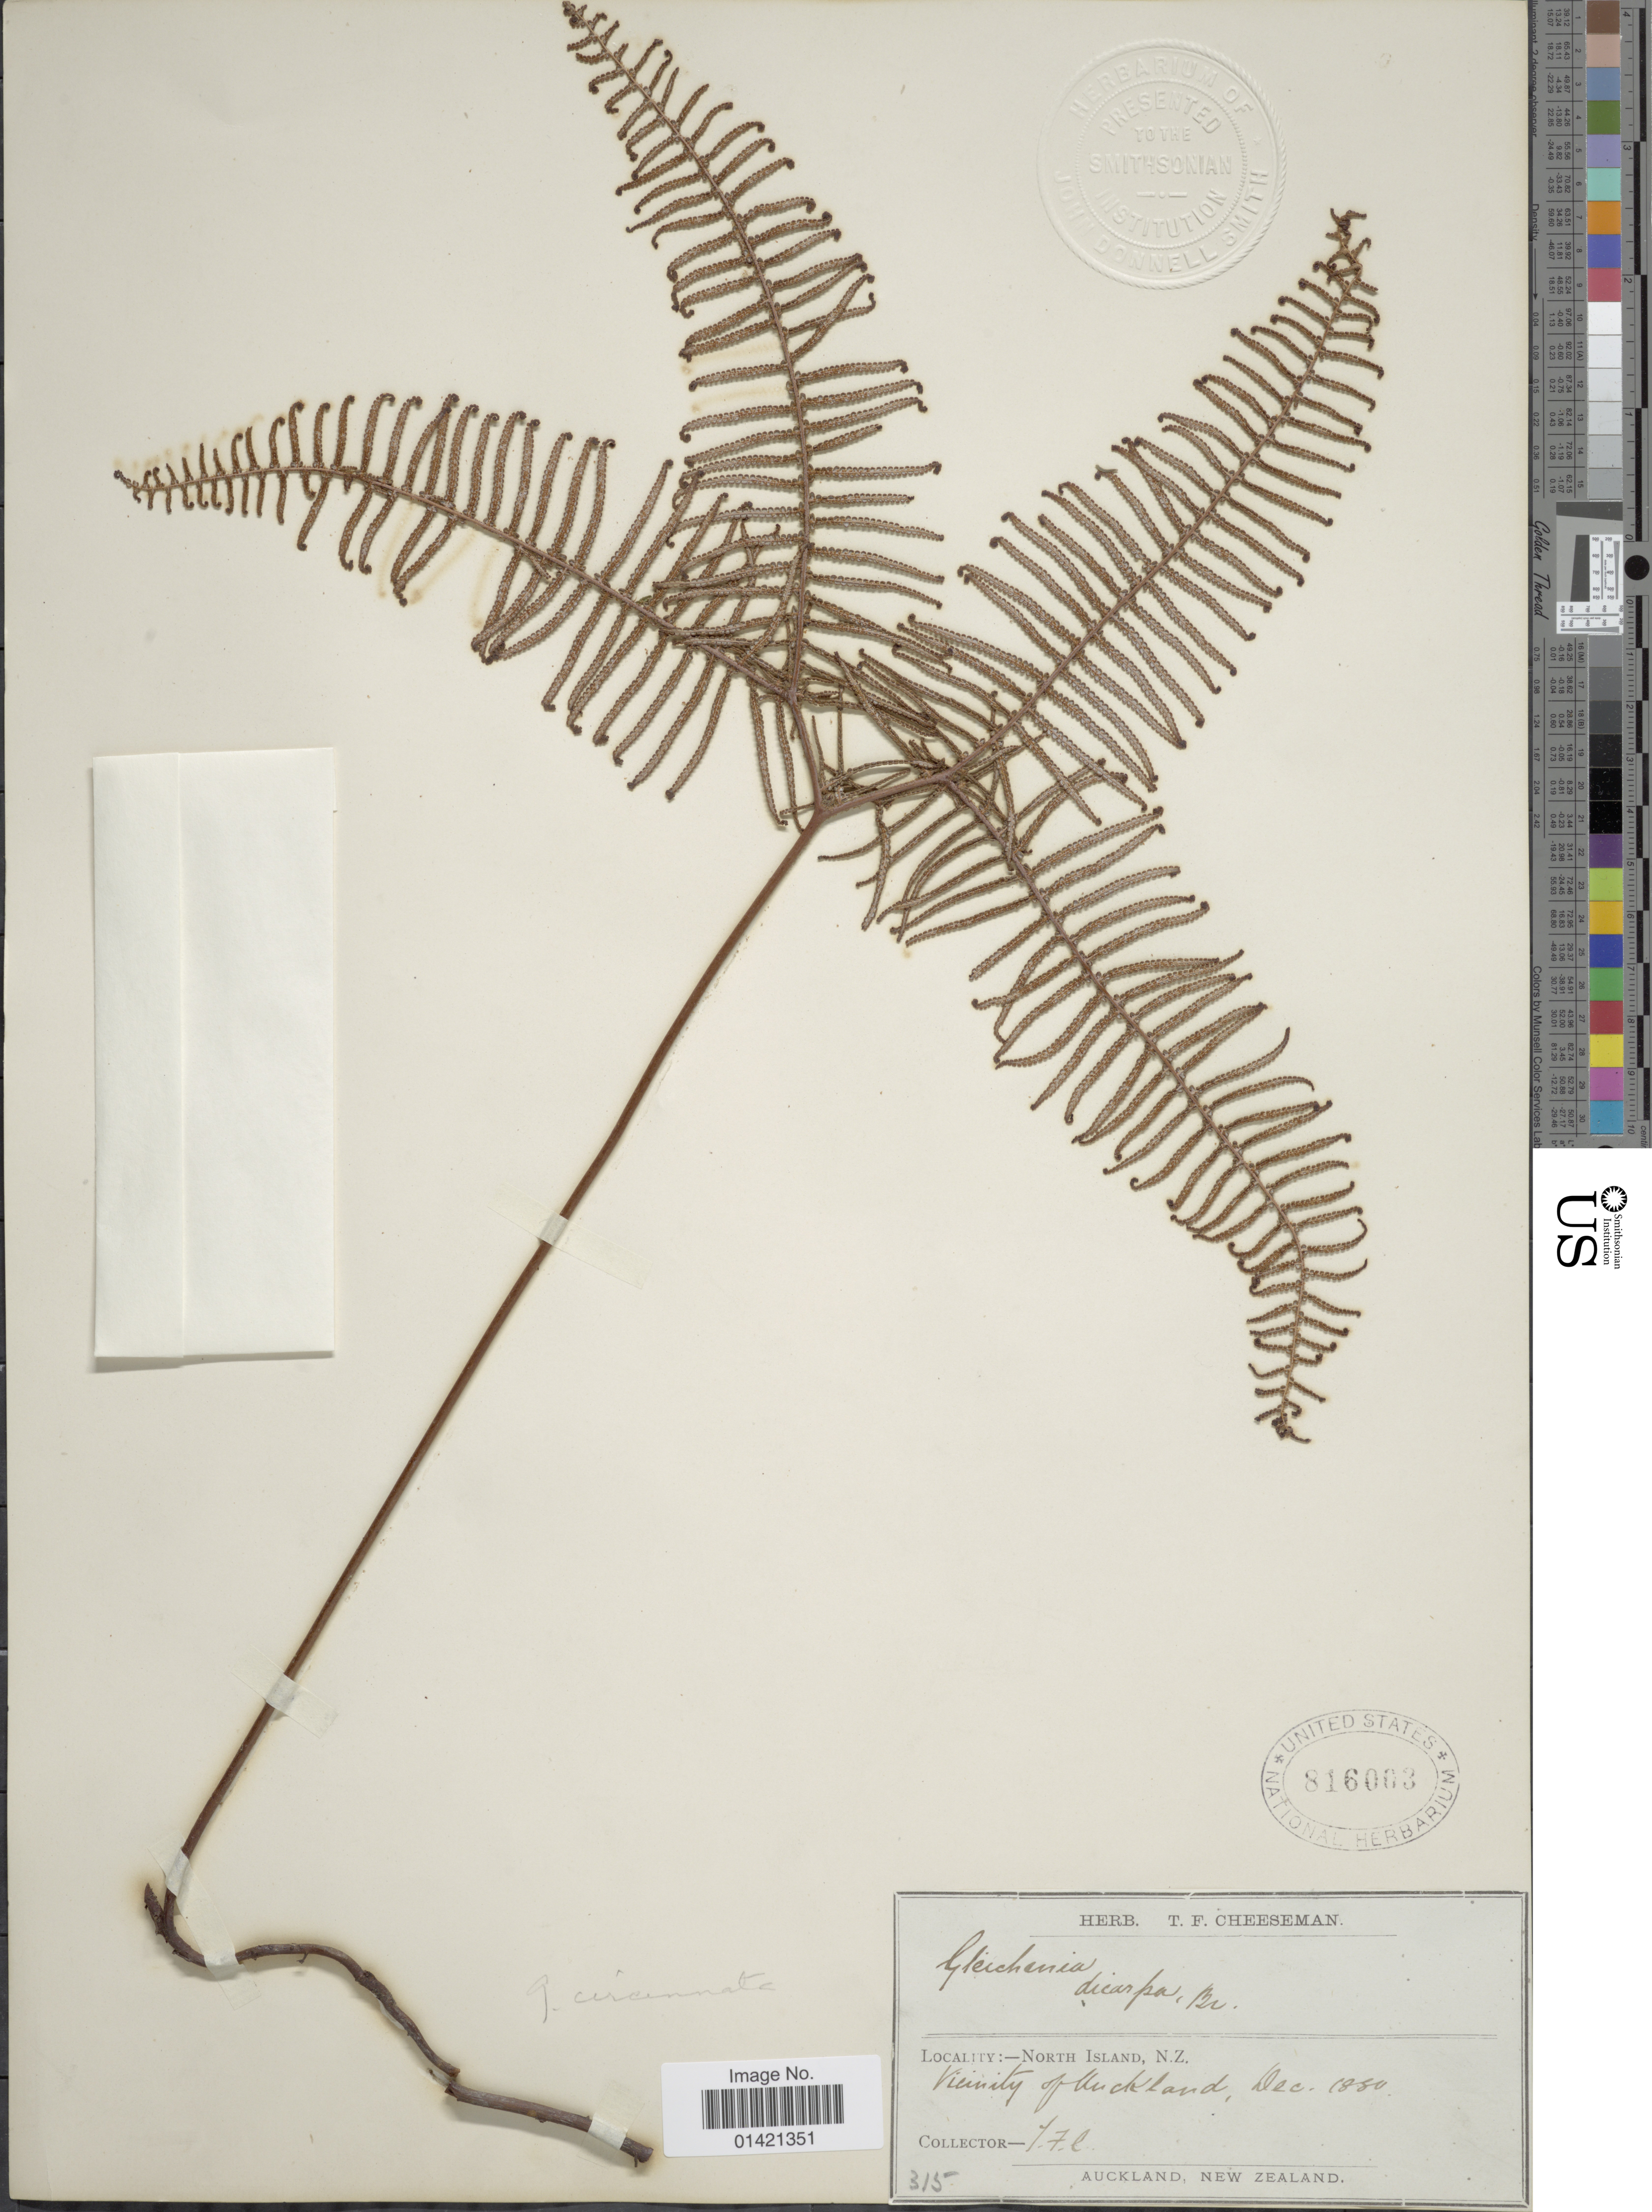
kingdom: Plantae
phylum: Tracheophyta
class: Polypodiopsida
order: Gleicheniales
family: Gleicheniaceae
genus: Gleichenia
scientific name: Gleichenia dicarpa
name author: R. Br.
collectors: T. F. Cheeseman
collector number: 315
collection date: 1880-12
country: New Zealand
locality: North Island, N.Z. Vicinity of Muckland.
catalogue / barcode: US 816003